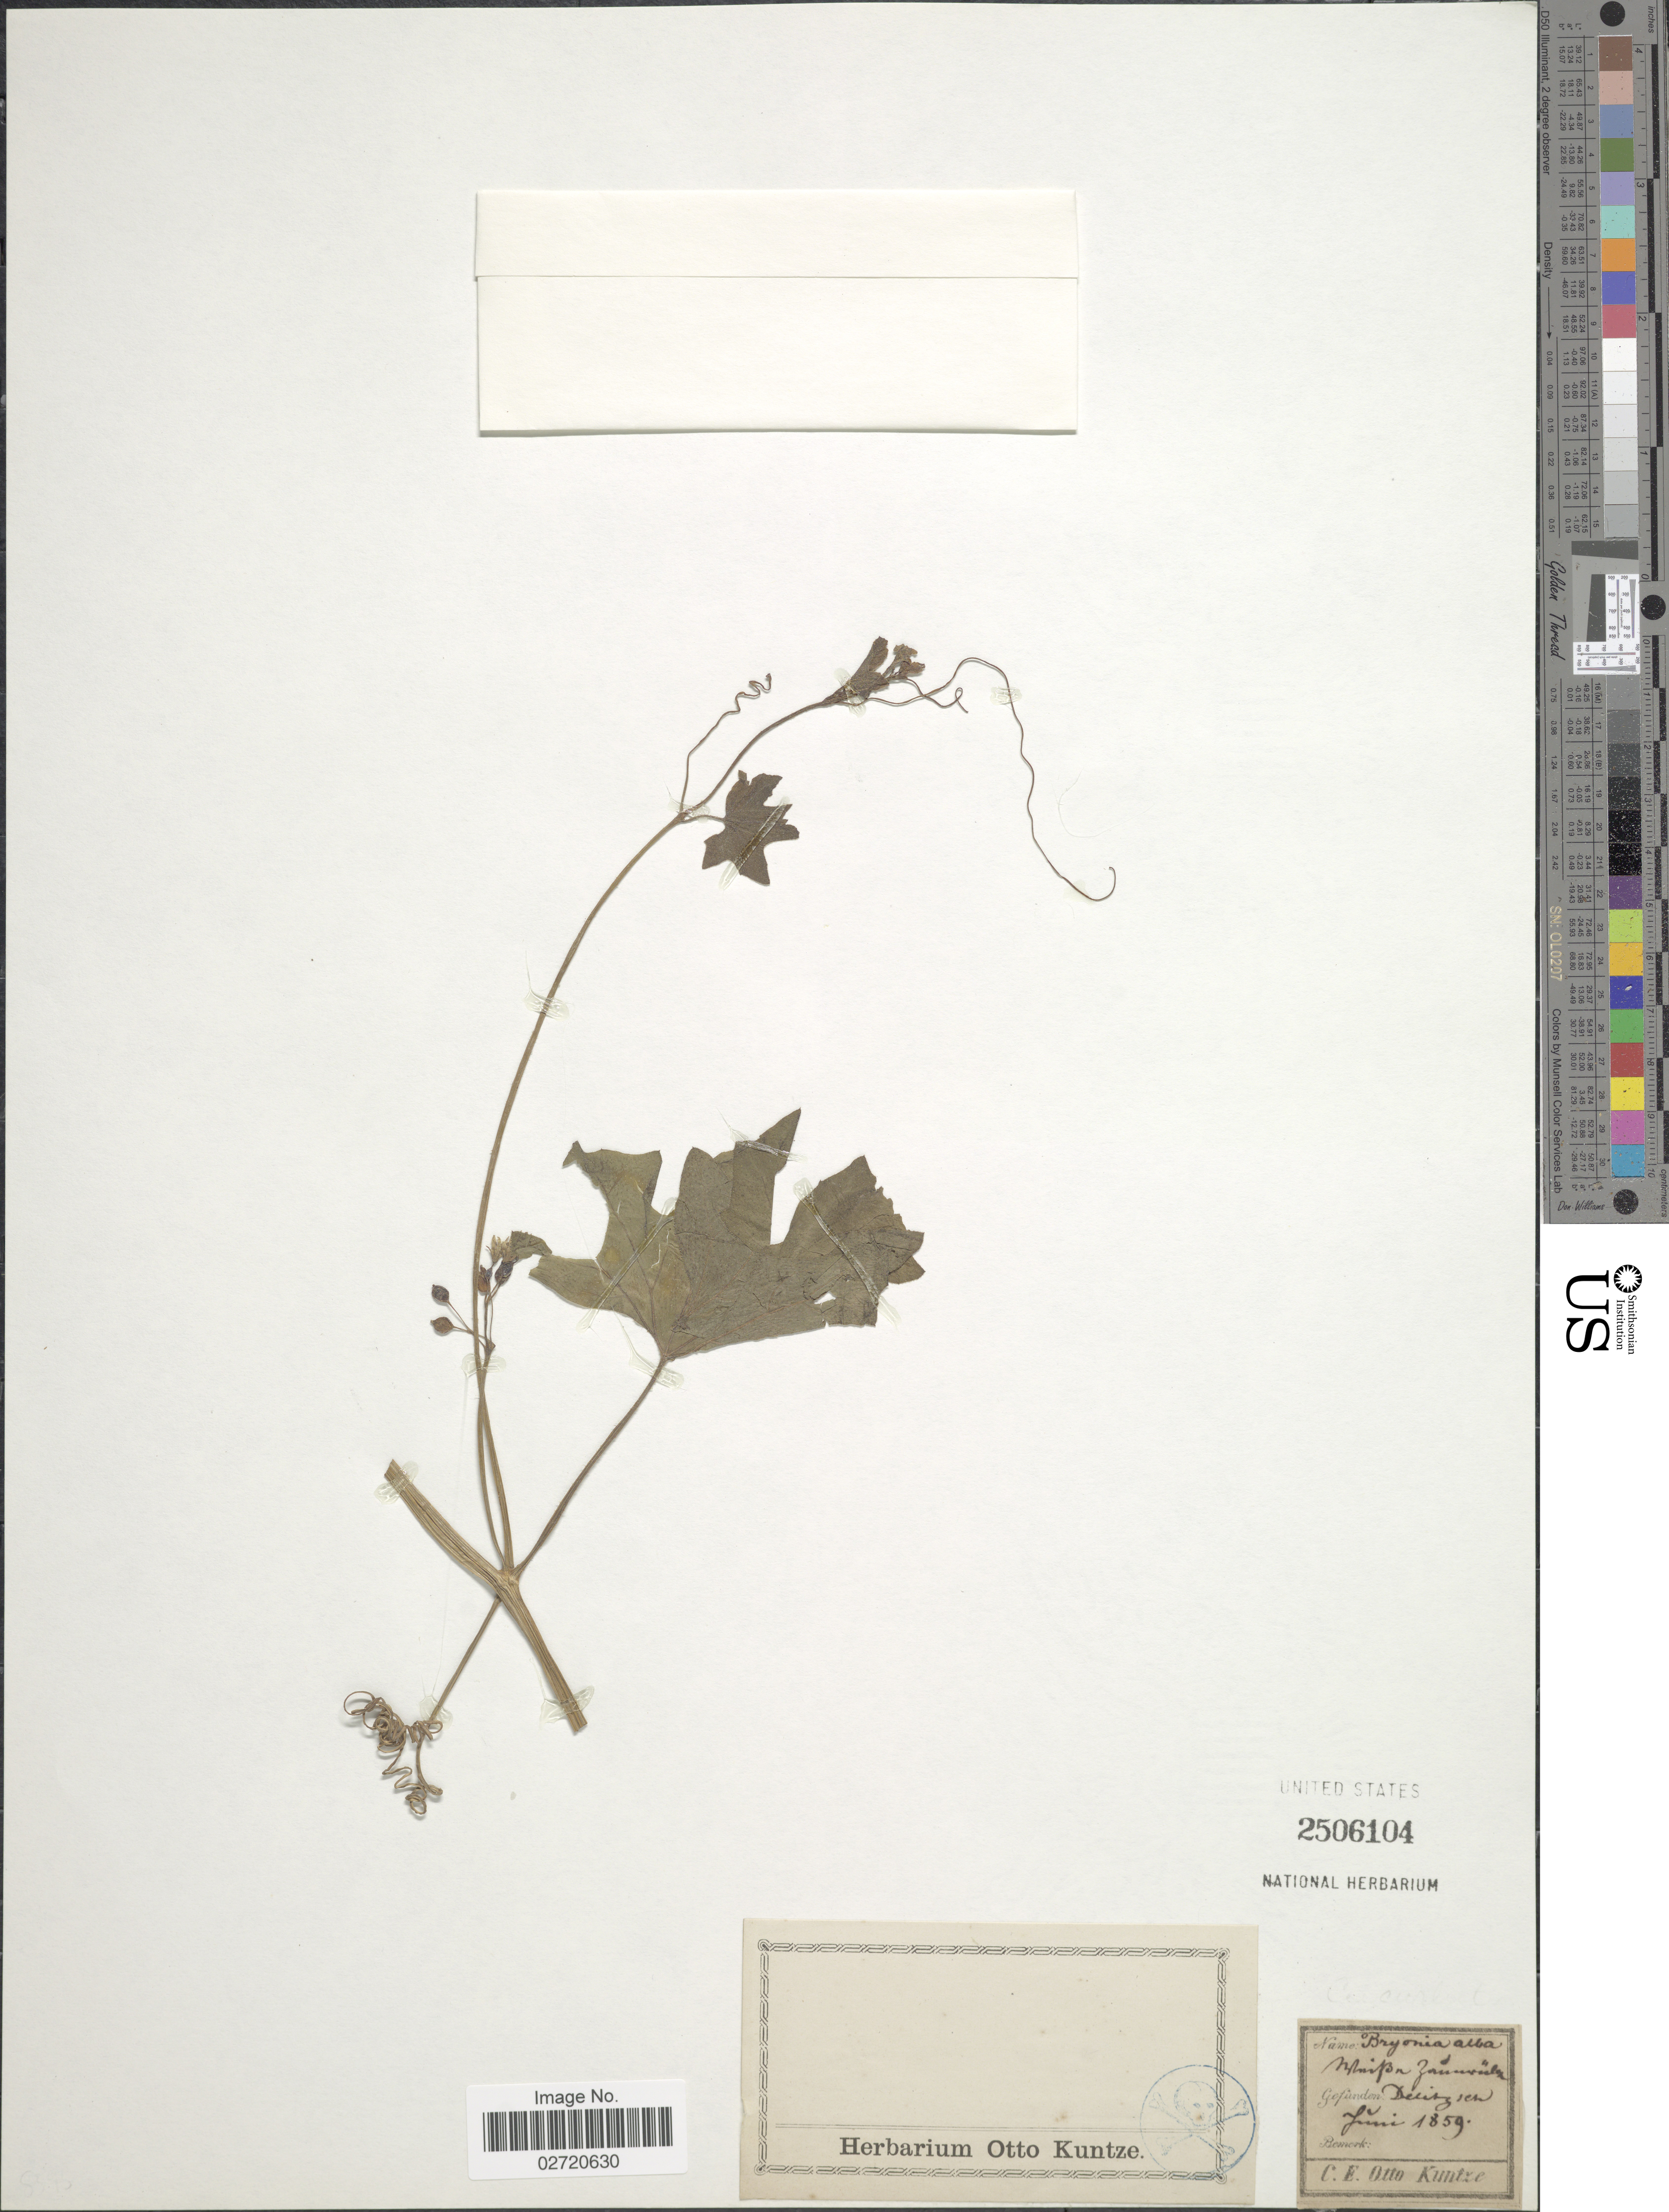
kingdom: Plantae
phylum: Tracheophyta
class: Magnoliopsida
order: Cucurbitales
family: Cucurbitaceae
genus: Bryonia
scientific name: Bryonia alba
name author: L.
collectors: C.E.O. Kuntze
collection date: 1859-06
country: Germany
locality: Delligsen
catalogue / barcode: US 2506104